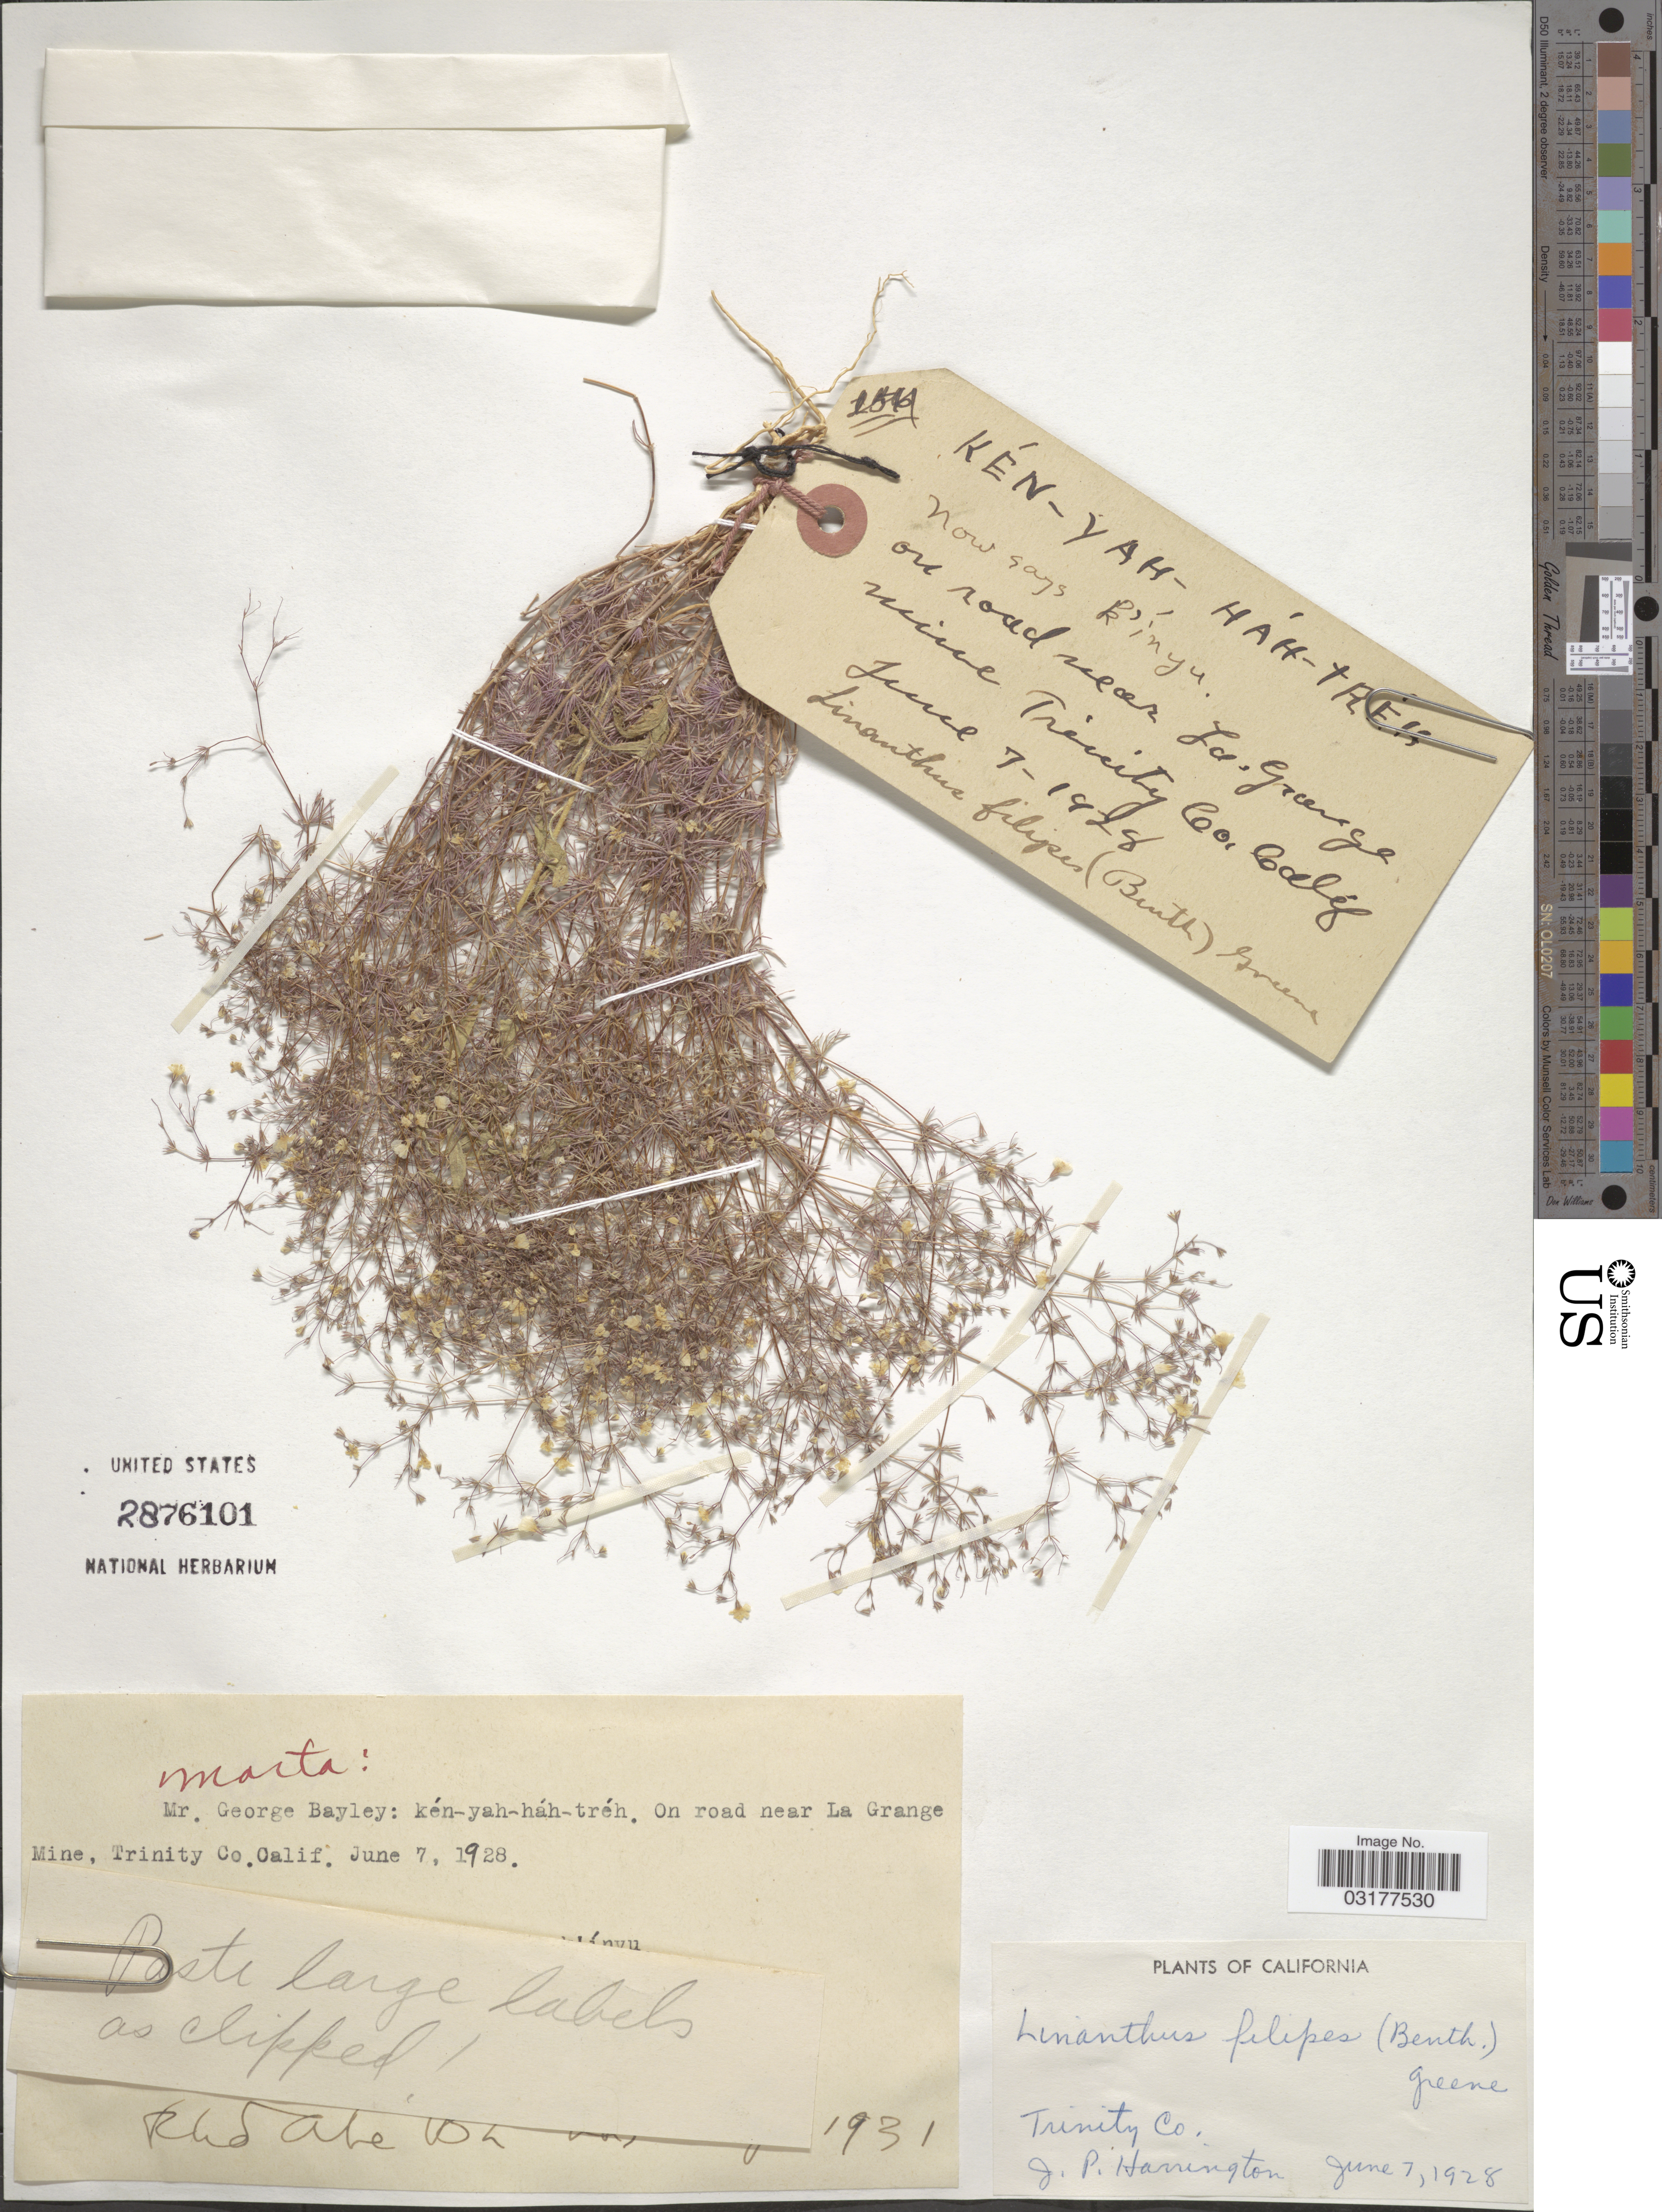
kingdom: Plantae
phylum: Tracheophyta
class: Magnoliopsida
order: Ericales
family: Polemoniaceae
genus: Leptosiphon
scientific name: Leptosiphon filipes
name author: (Benth.) J.M. Porter & L.A. Johnson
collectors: J. Harrington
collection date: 1928-06-07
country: United States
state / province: California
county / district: Trinity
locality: On road near La Grange Mine Trinity Co.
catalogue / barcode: US 2876101